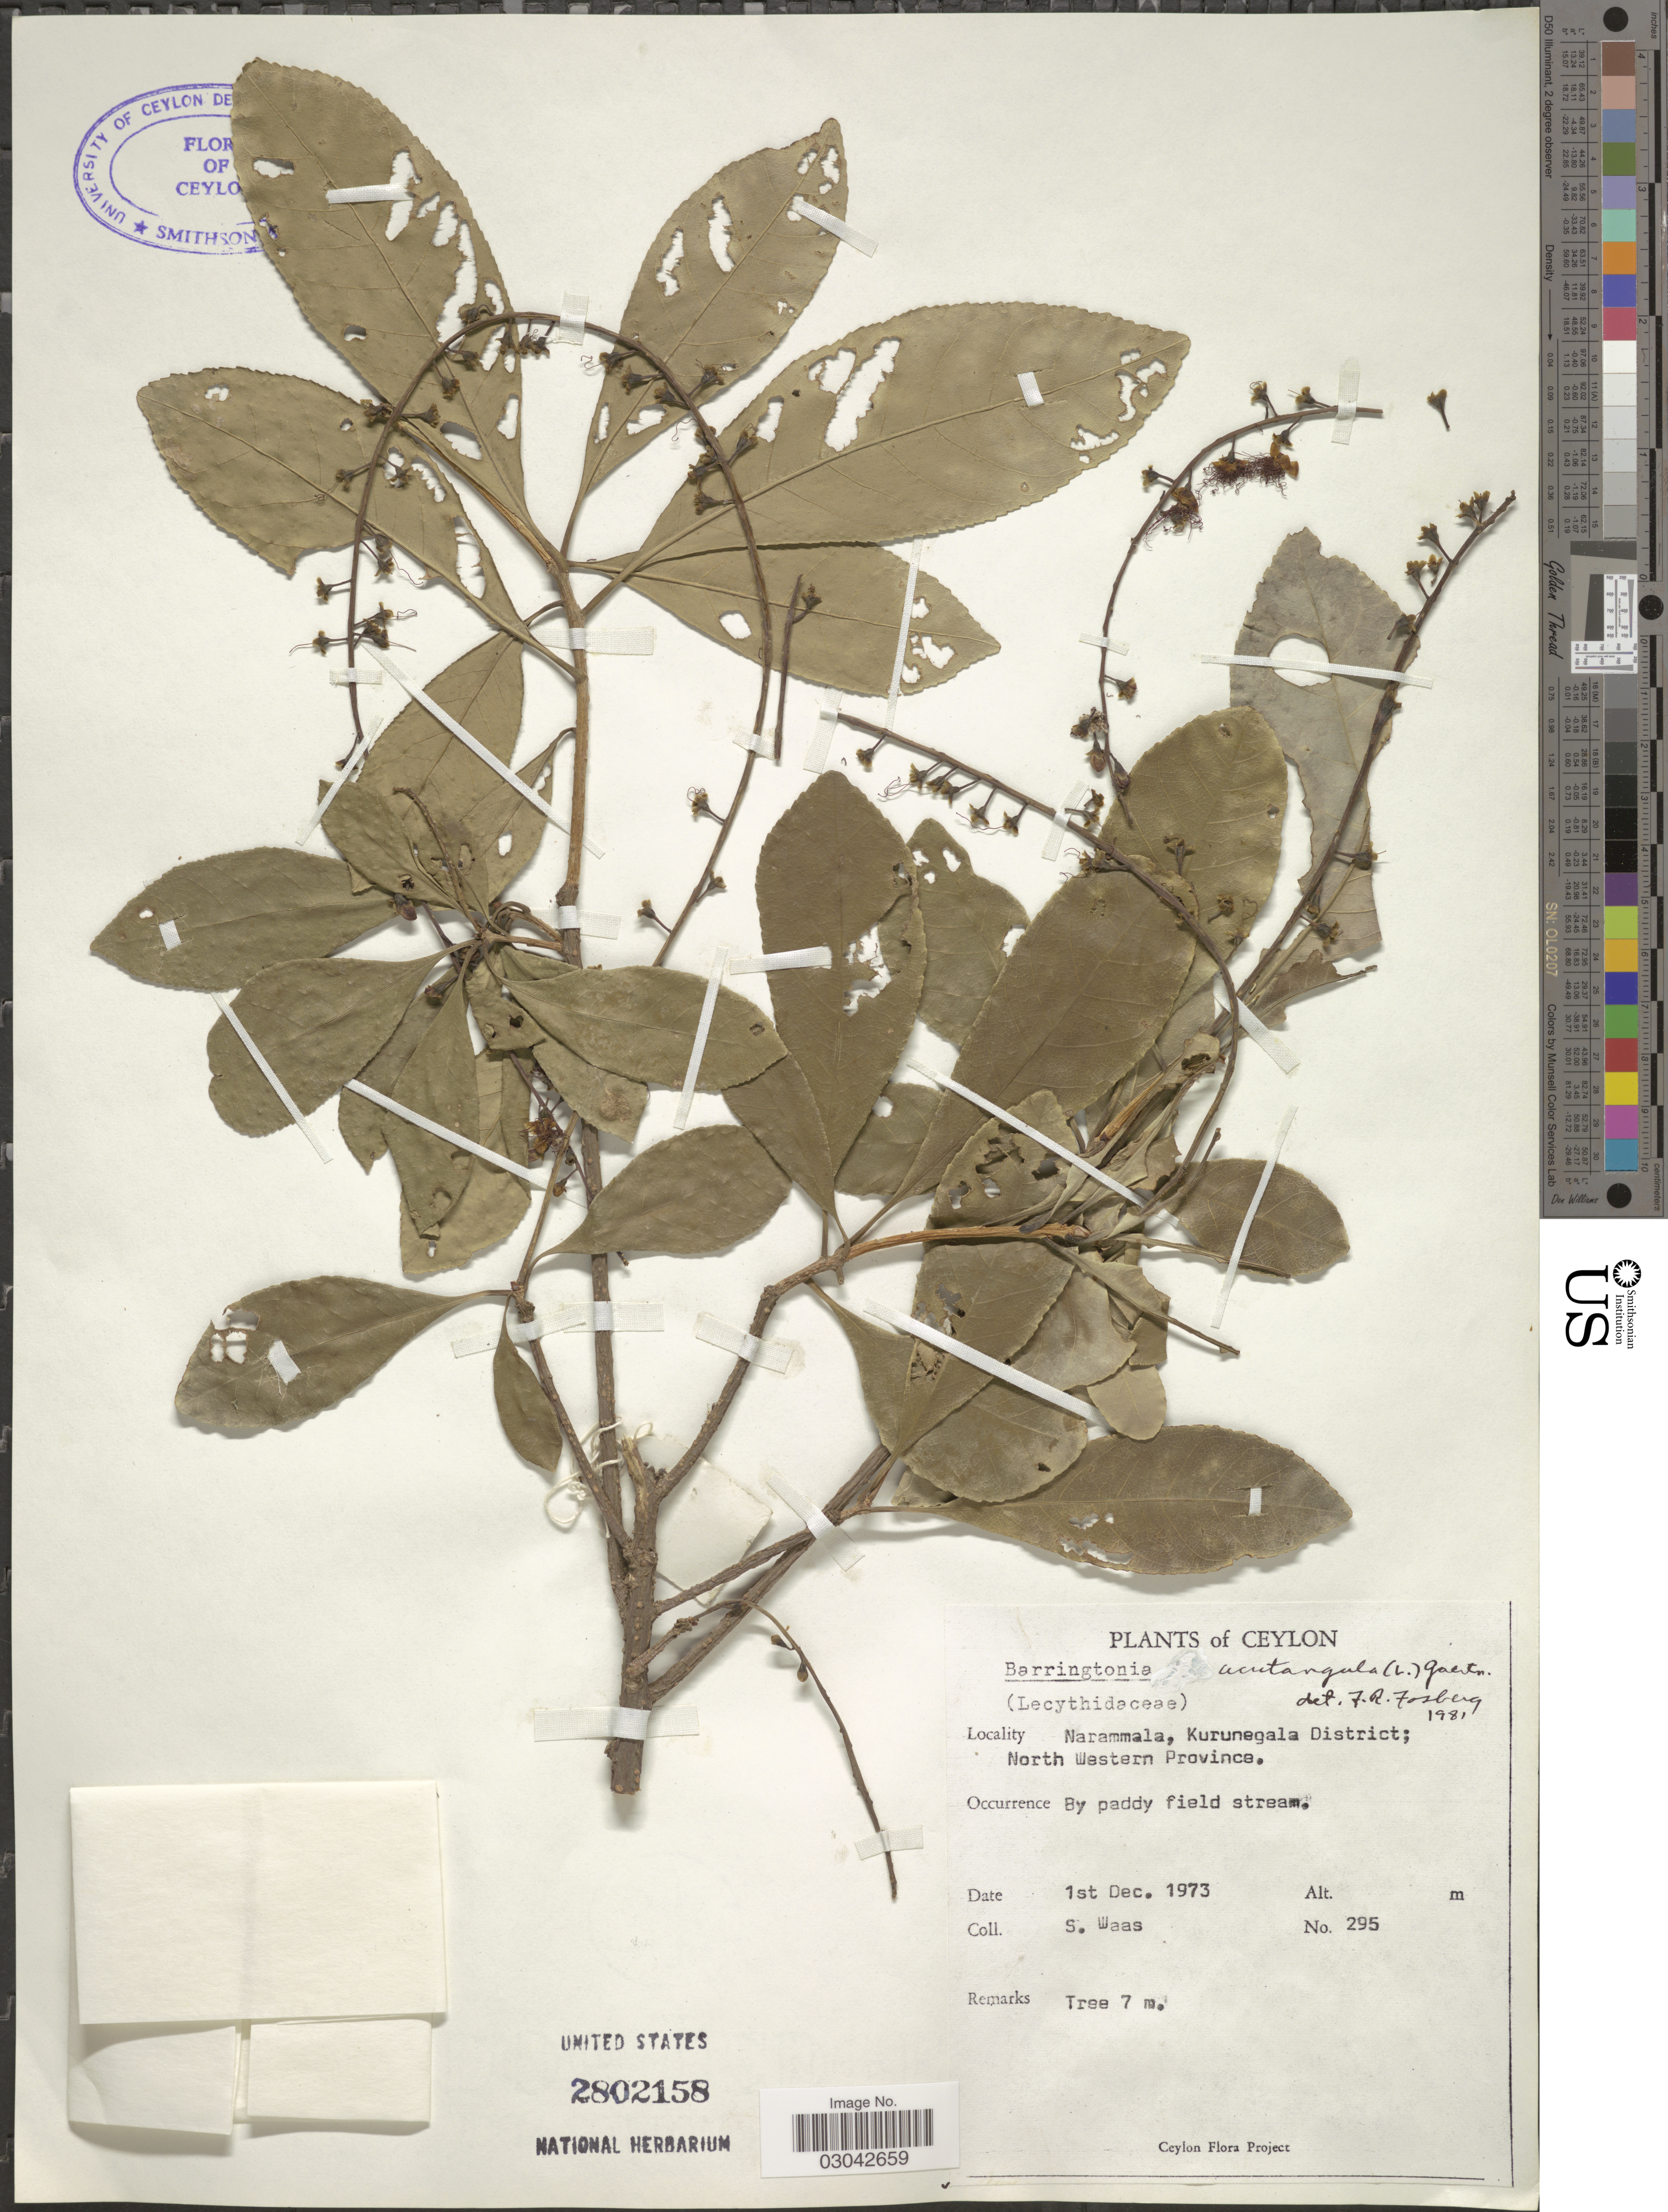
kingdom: Plantae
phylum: Tracheophyta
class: Magnoliopsida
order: Ericales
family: Lecythidaceae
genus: Barringtonia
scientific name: Barringtonia acutangula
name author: (L.) Gaertn.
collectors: S. Waas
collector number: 295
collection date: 1973-12-01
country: Sri Lanka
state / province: North Western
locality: Ceylon. Narammala, Kurunegala District.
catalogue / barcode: US 2802158